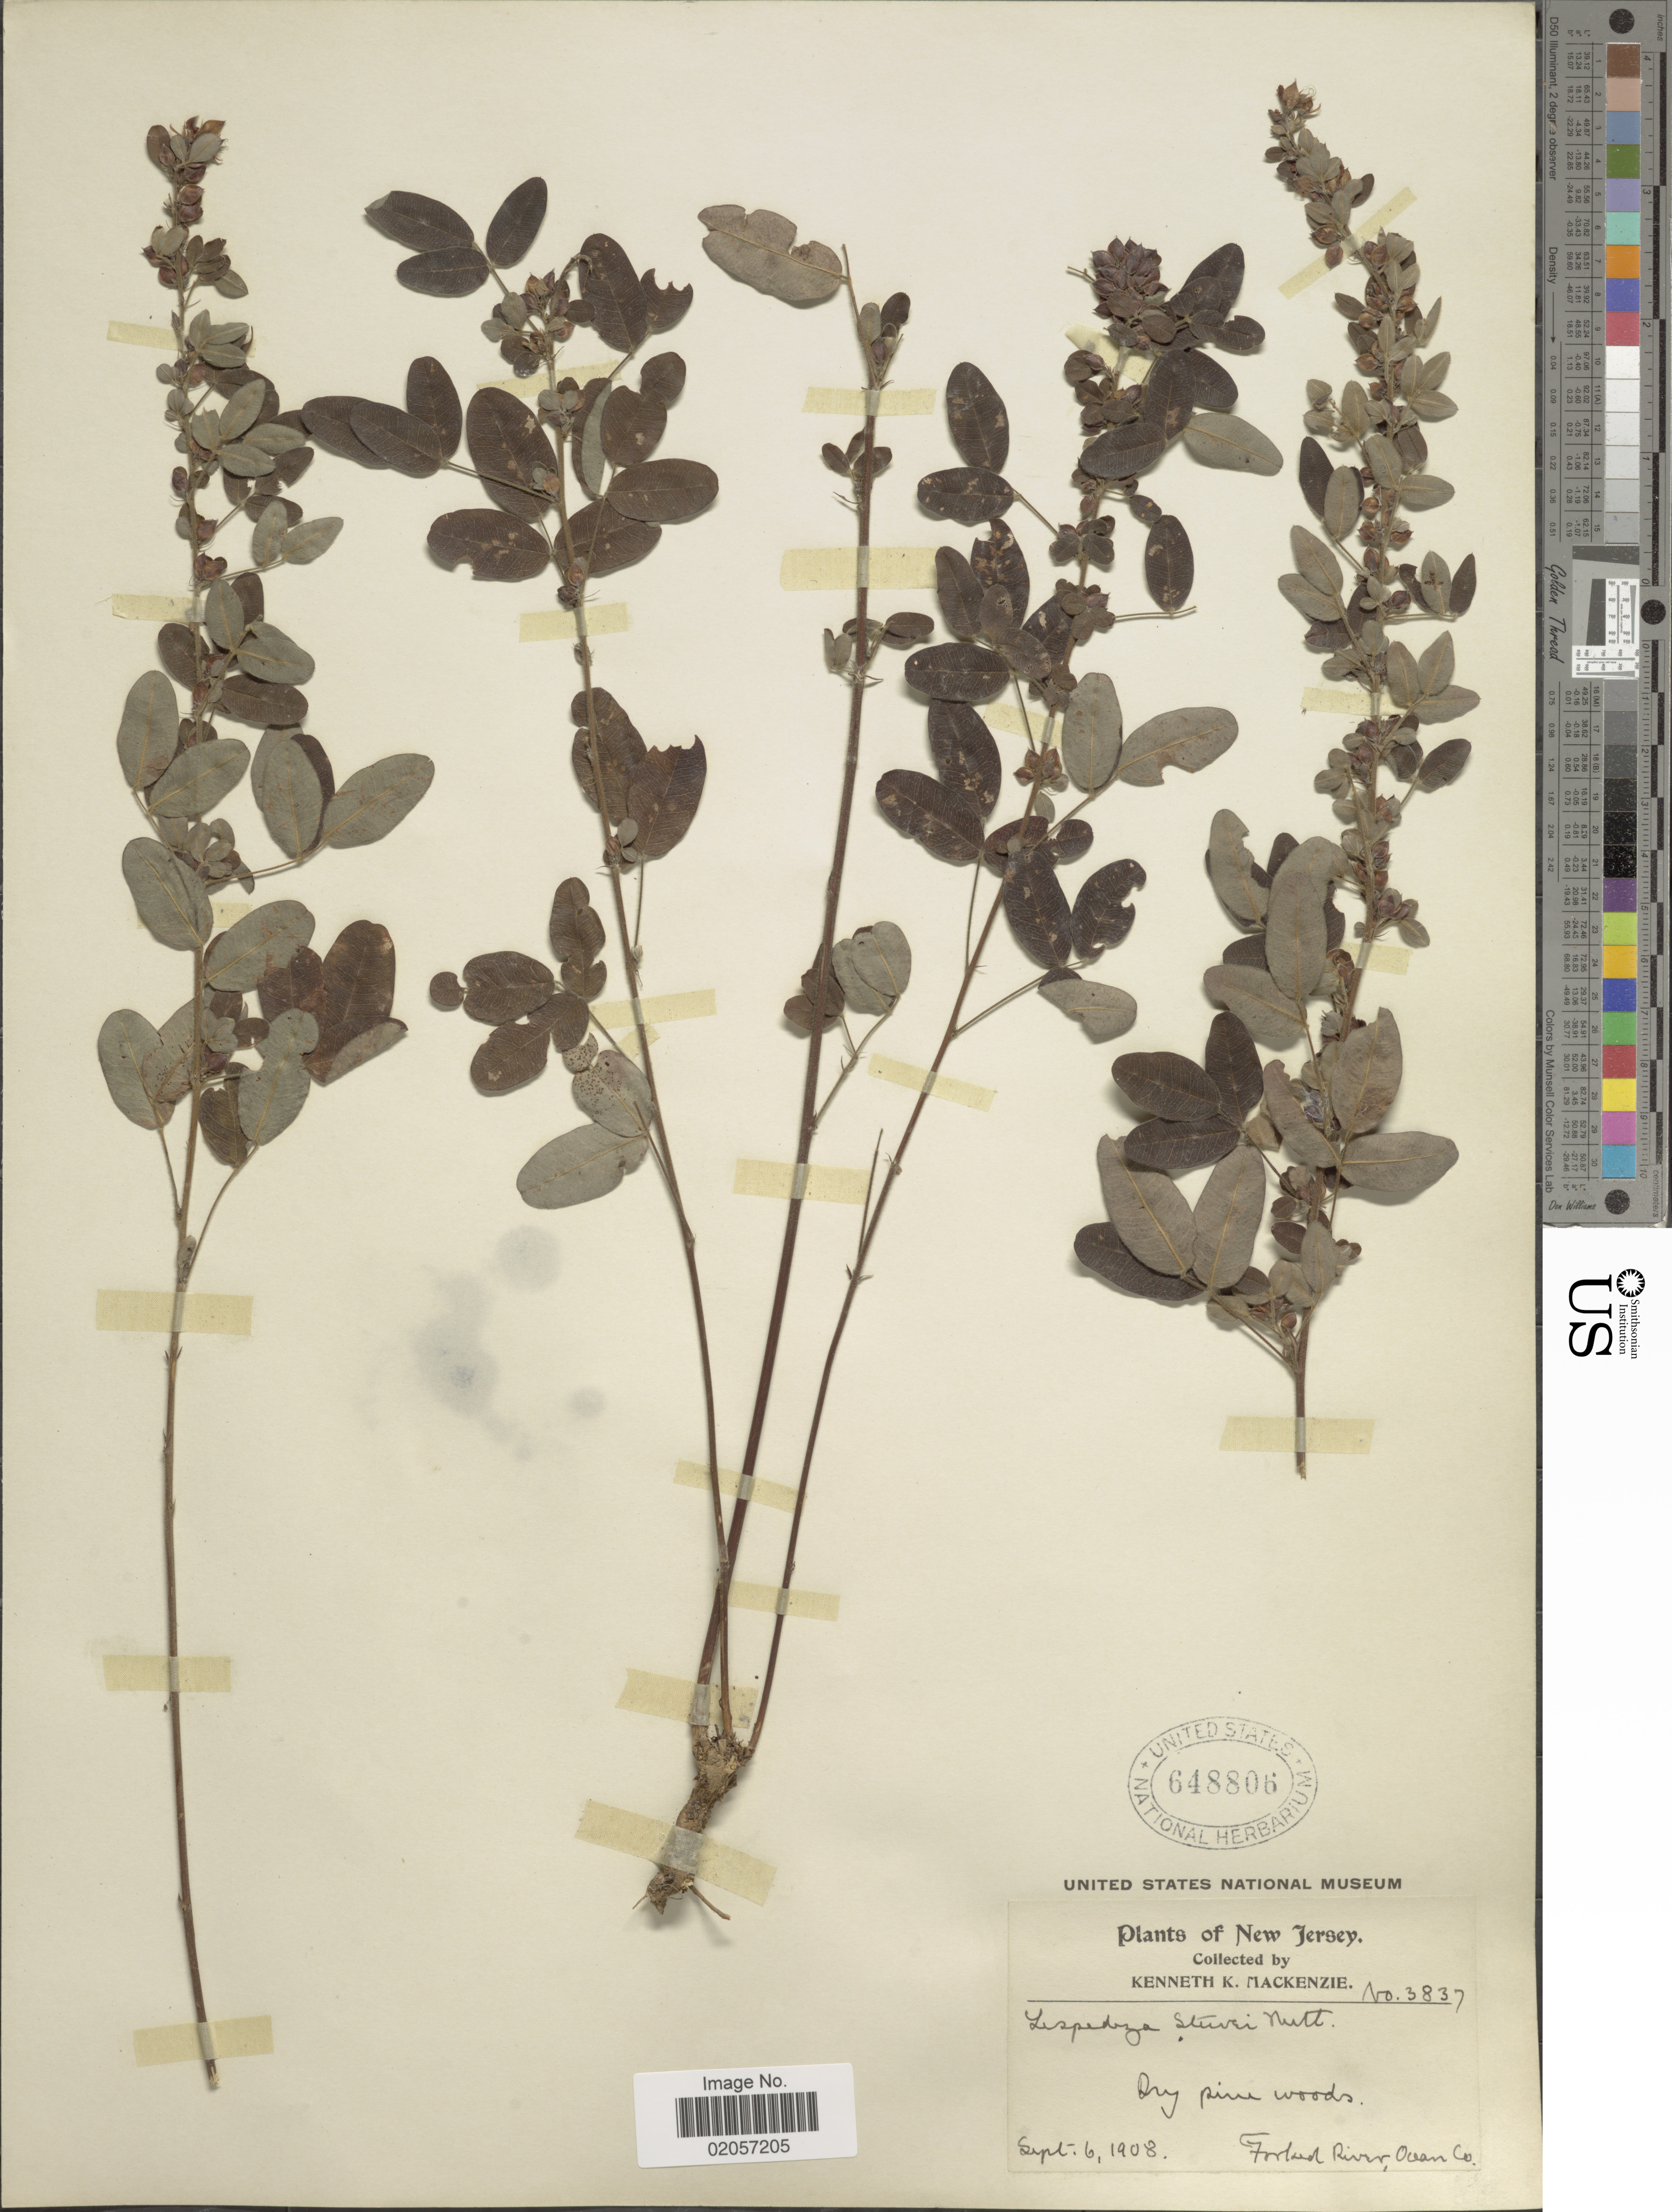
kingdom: Plantae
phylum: Tracheophyta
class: Magnoliopsida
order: Fabales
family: Fabaceae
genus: Lespedeza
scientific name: Lespedeza stuevei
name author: Nutt.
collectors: K. K. Mackenzie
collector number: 3837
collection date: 1908-09-06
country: United States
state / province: New Jersey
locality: Dry pine woods. Forked River, Ocean Co.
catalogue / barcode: US 648806